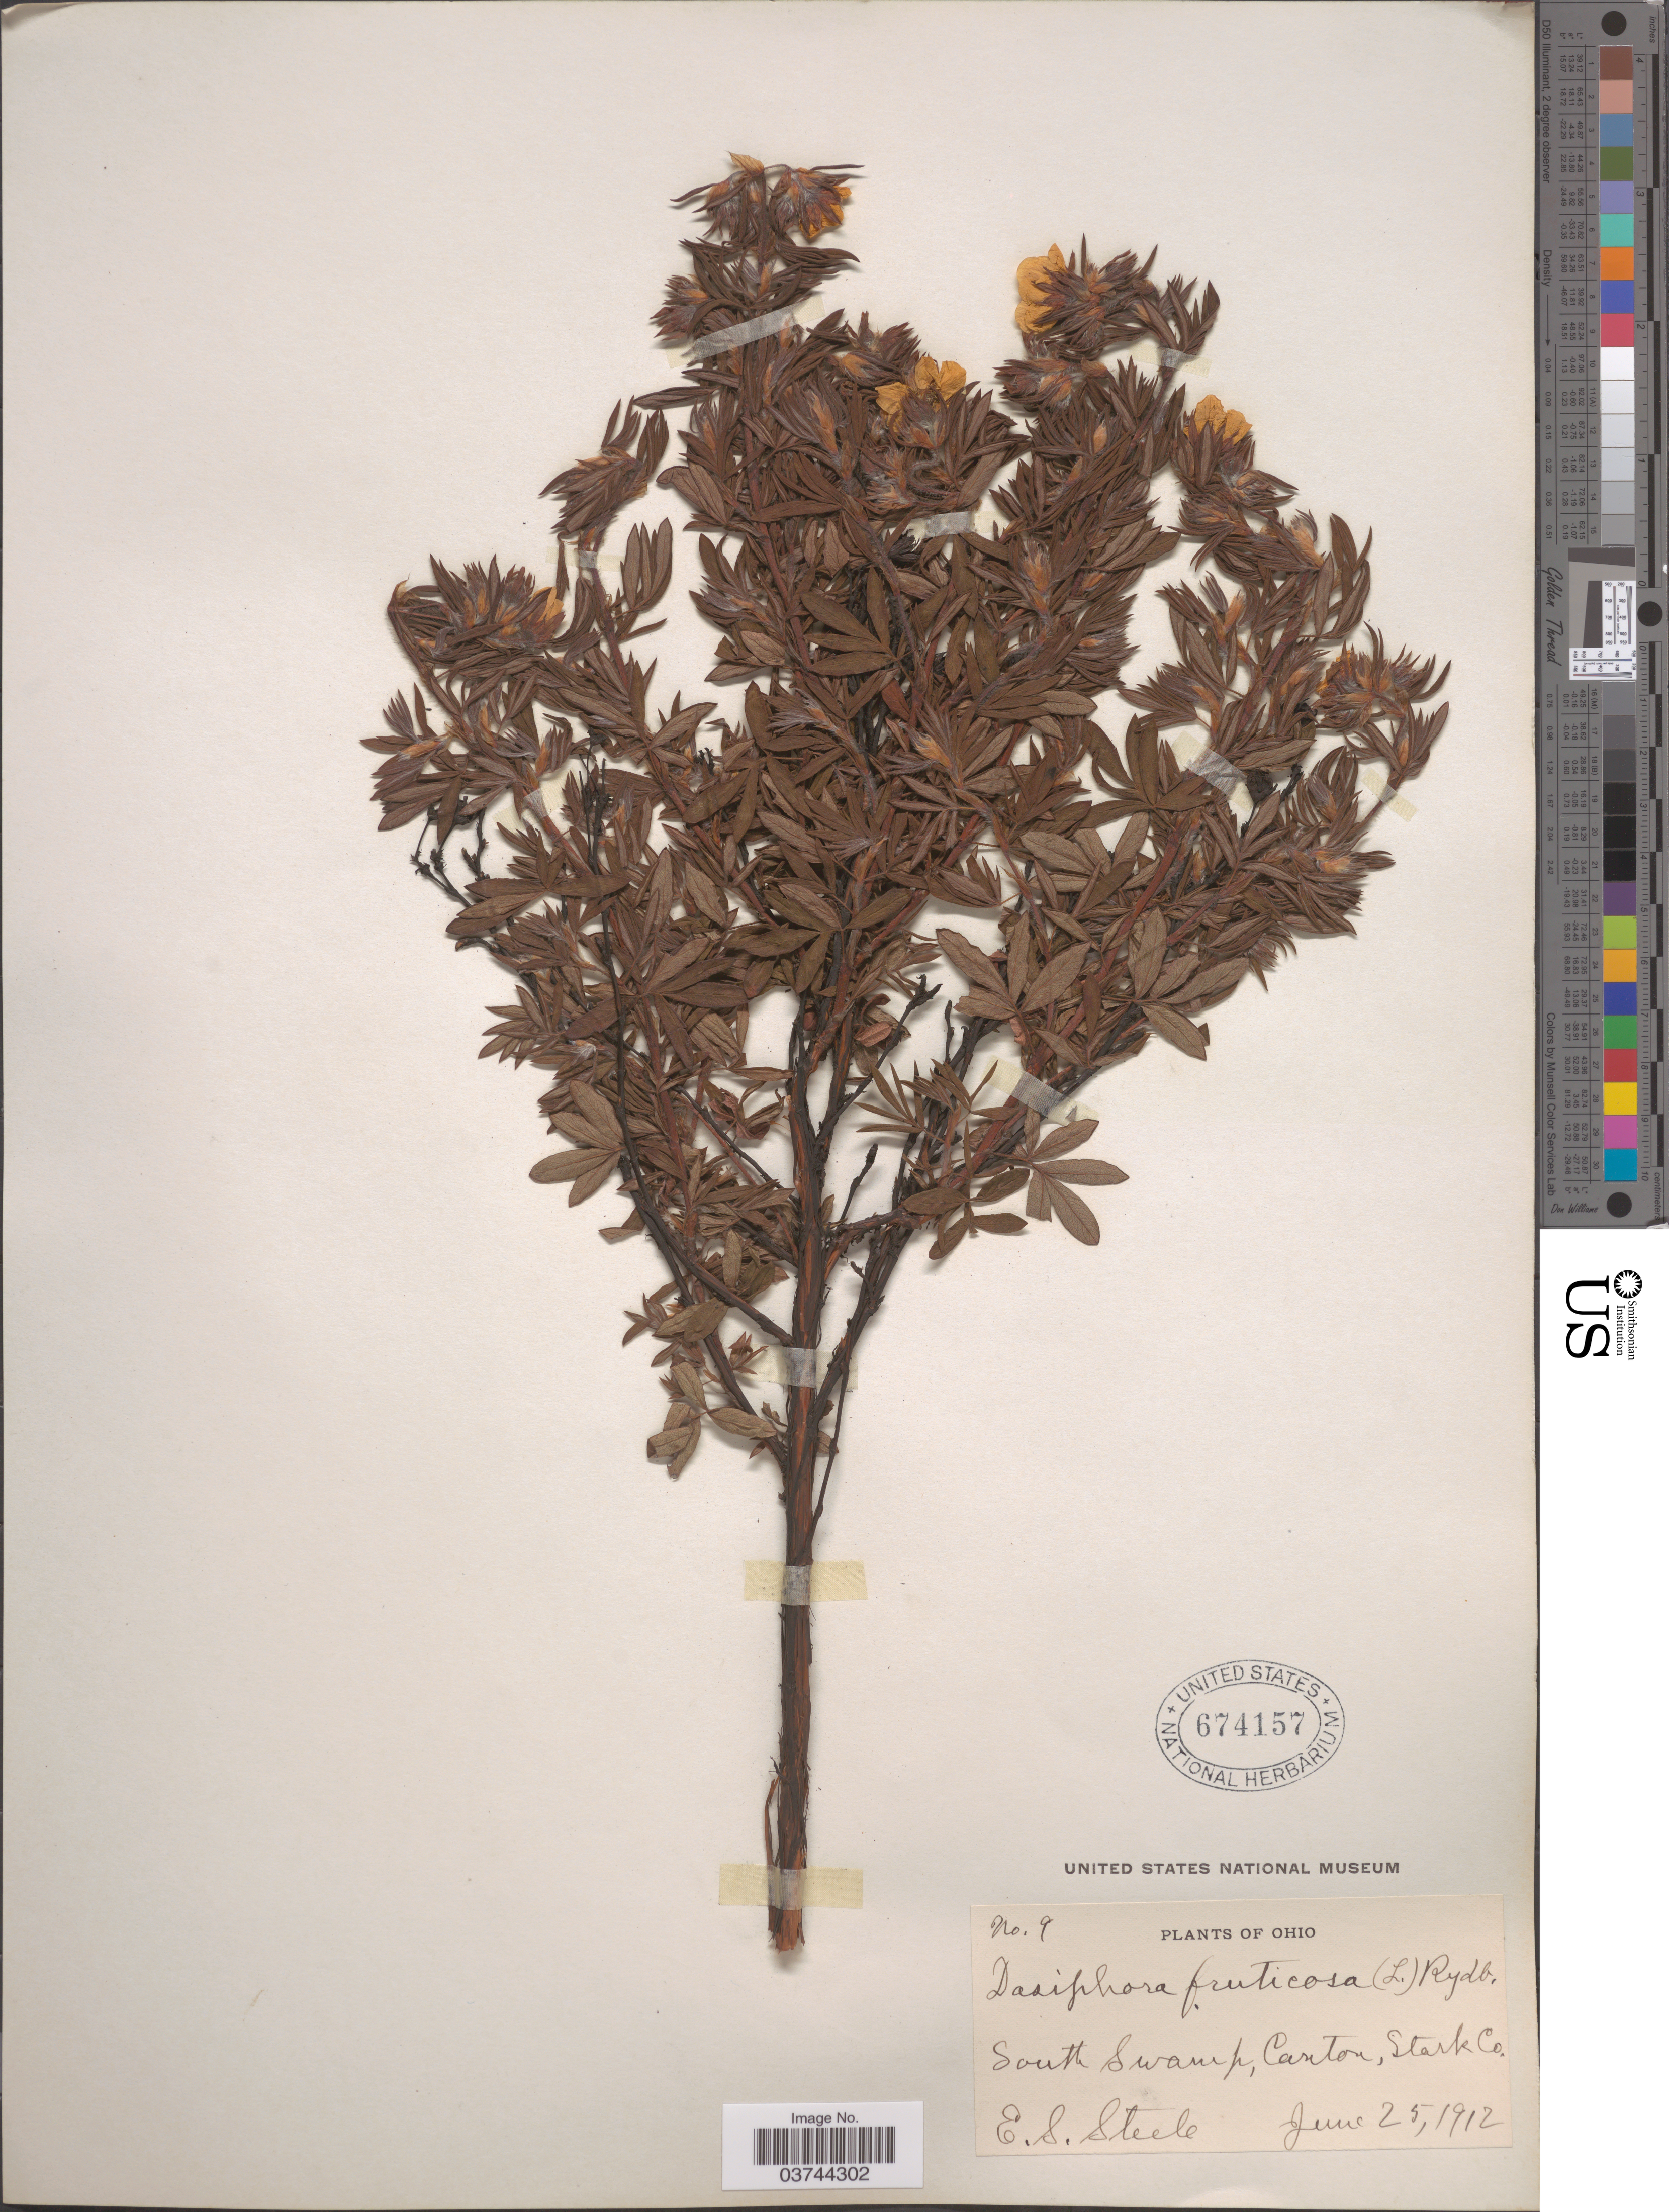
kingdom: Plantae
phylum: Tracheophyta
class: Magnoliopsida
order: Rosales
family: Rosaceae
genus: Dasiphora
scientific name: Dasiphora fruticosa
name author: (L.) Rydb.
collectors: E. Steele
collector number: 9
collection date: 1912-06-25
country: United States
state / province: Ohio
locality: South Swamp, Canton, Stark Co.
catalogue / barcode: US 674157